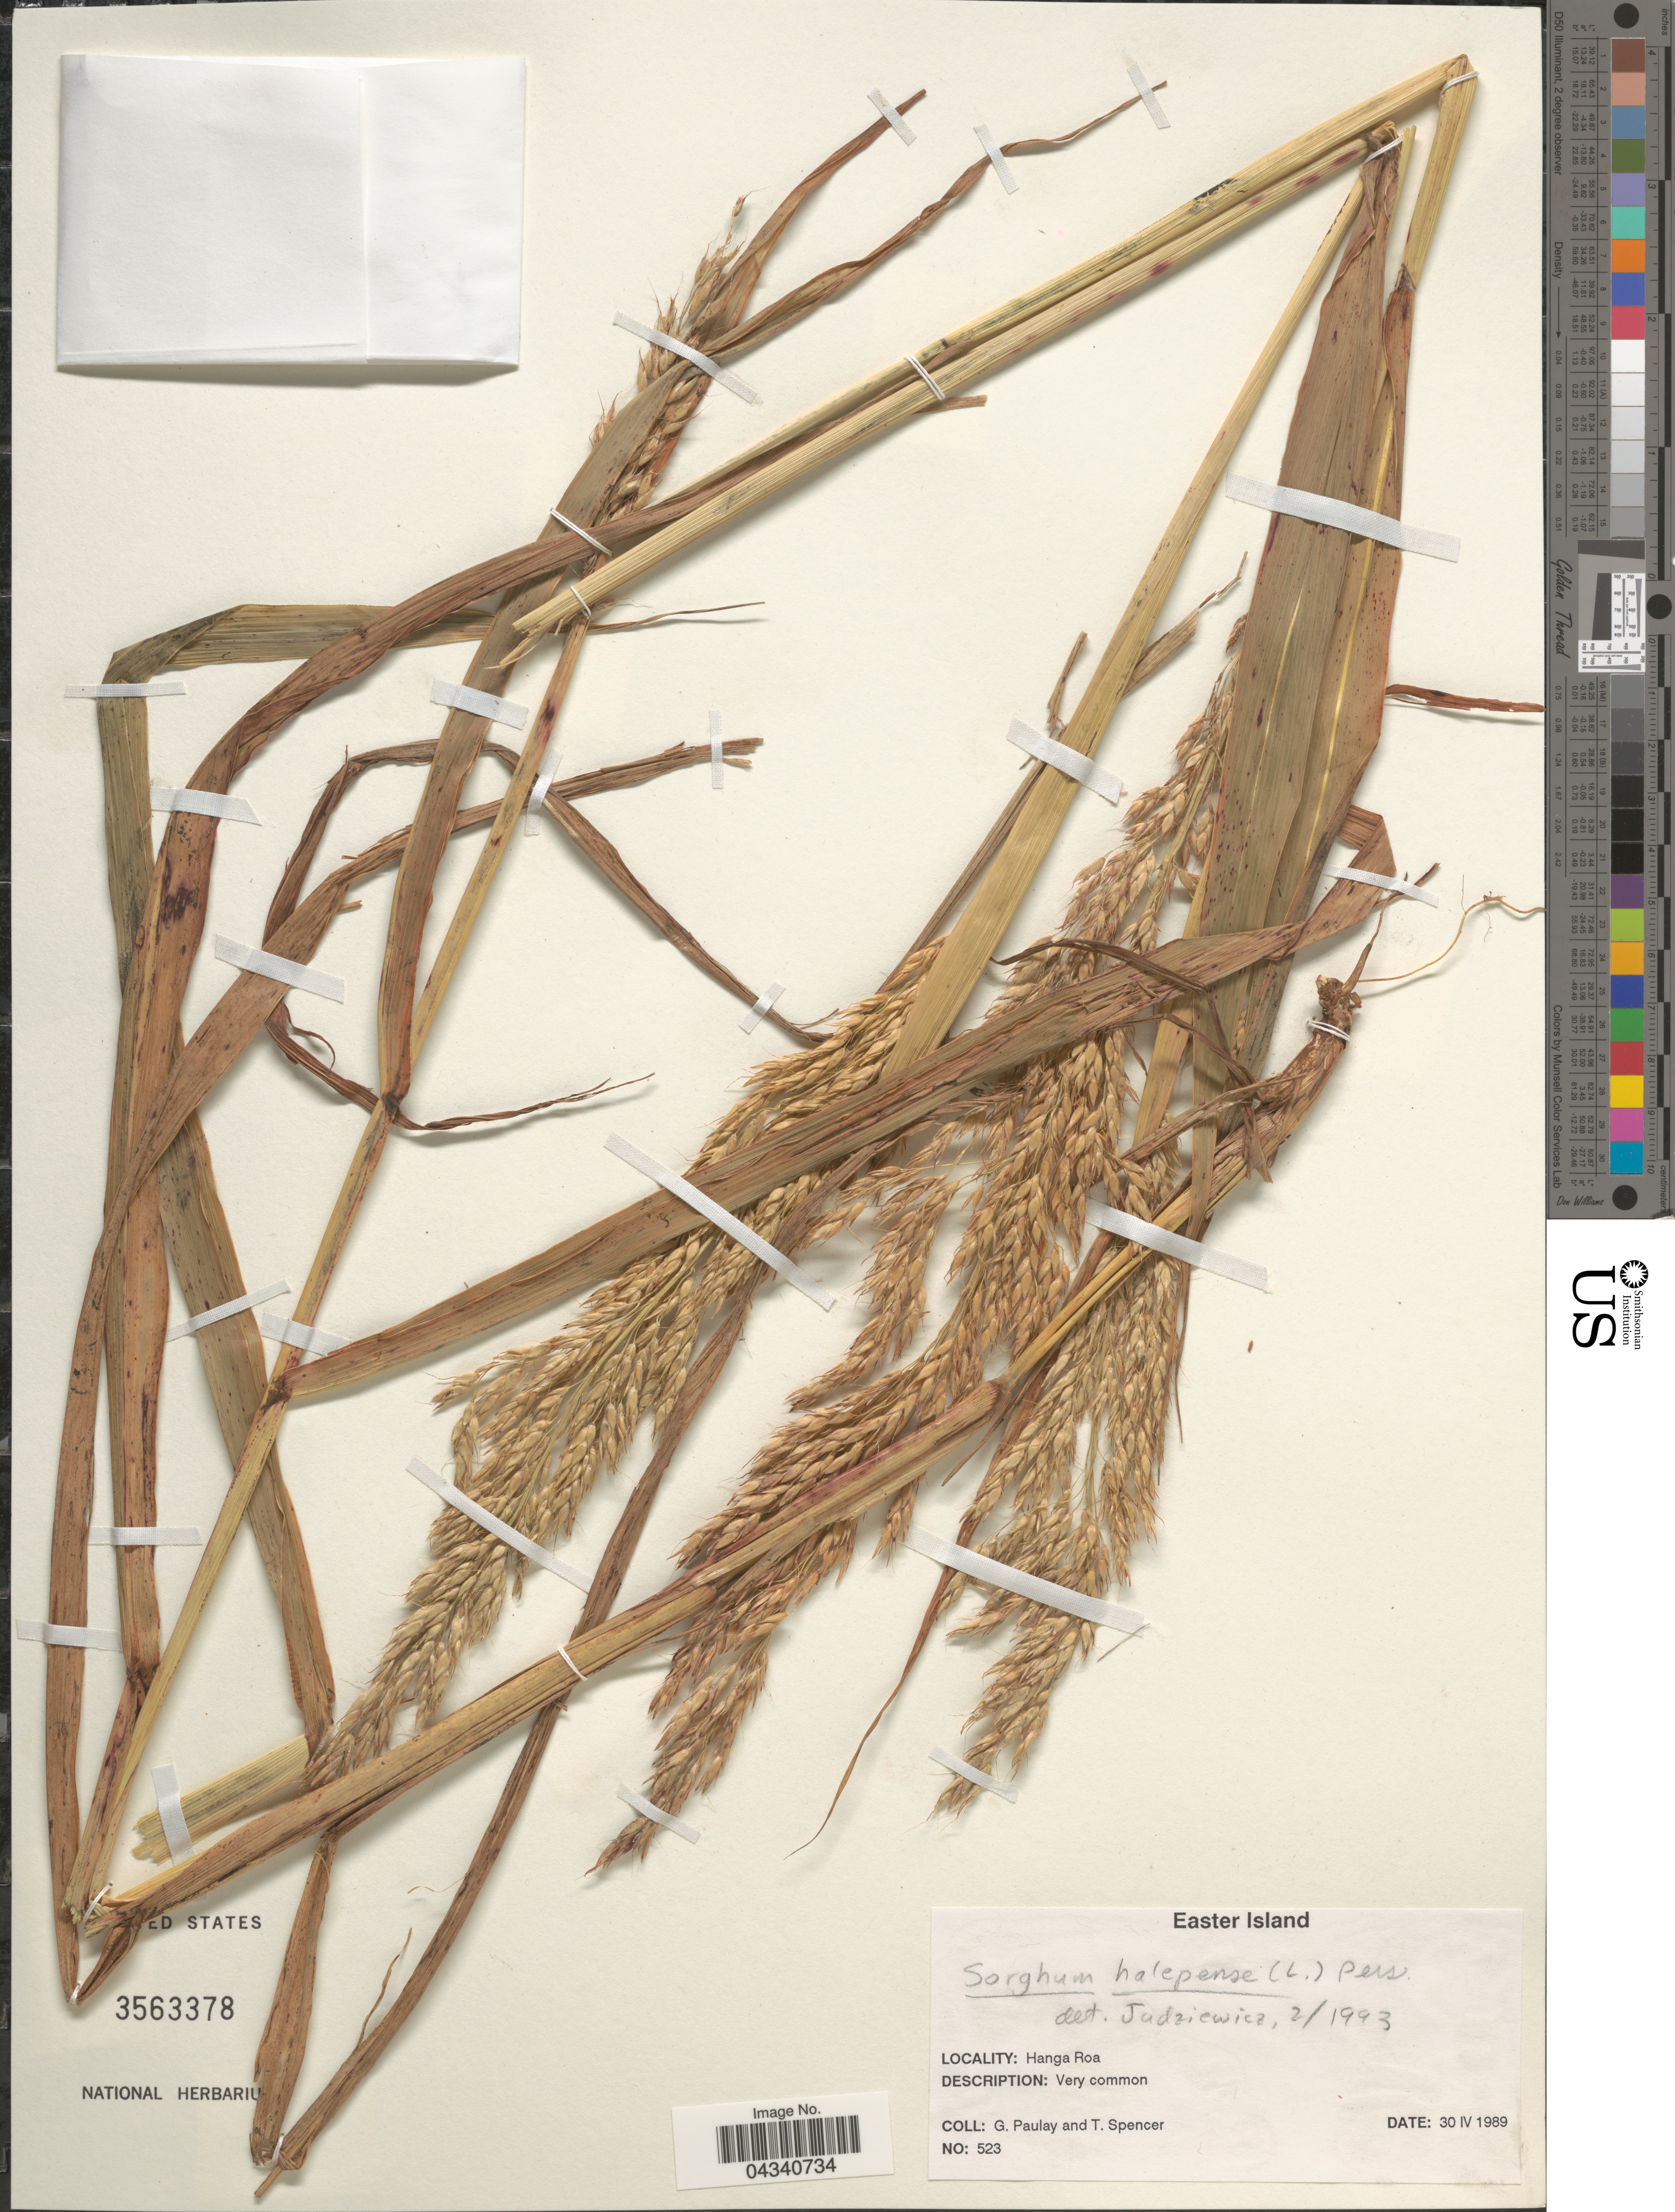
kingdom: Plantae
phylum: Tracheophyta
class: Liliopsida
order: Poales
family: Poaceae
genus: Sorghum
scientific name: Sorghum halepense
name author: (L.) Pers.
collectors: G. Paulay & T. Spencer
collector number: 523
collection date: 1989-04-30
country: Chile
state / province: Valparaíso (V)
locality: Easter Island. Hanga Roa.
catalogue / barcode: US 3563378